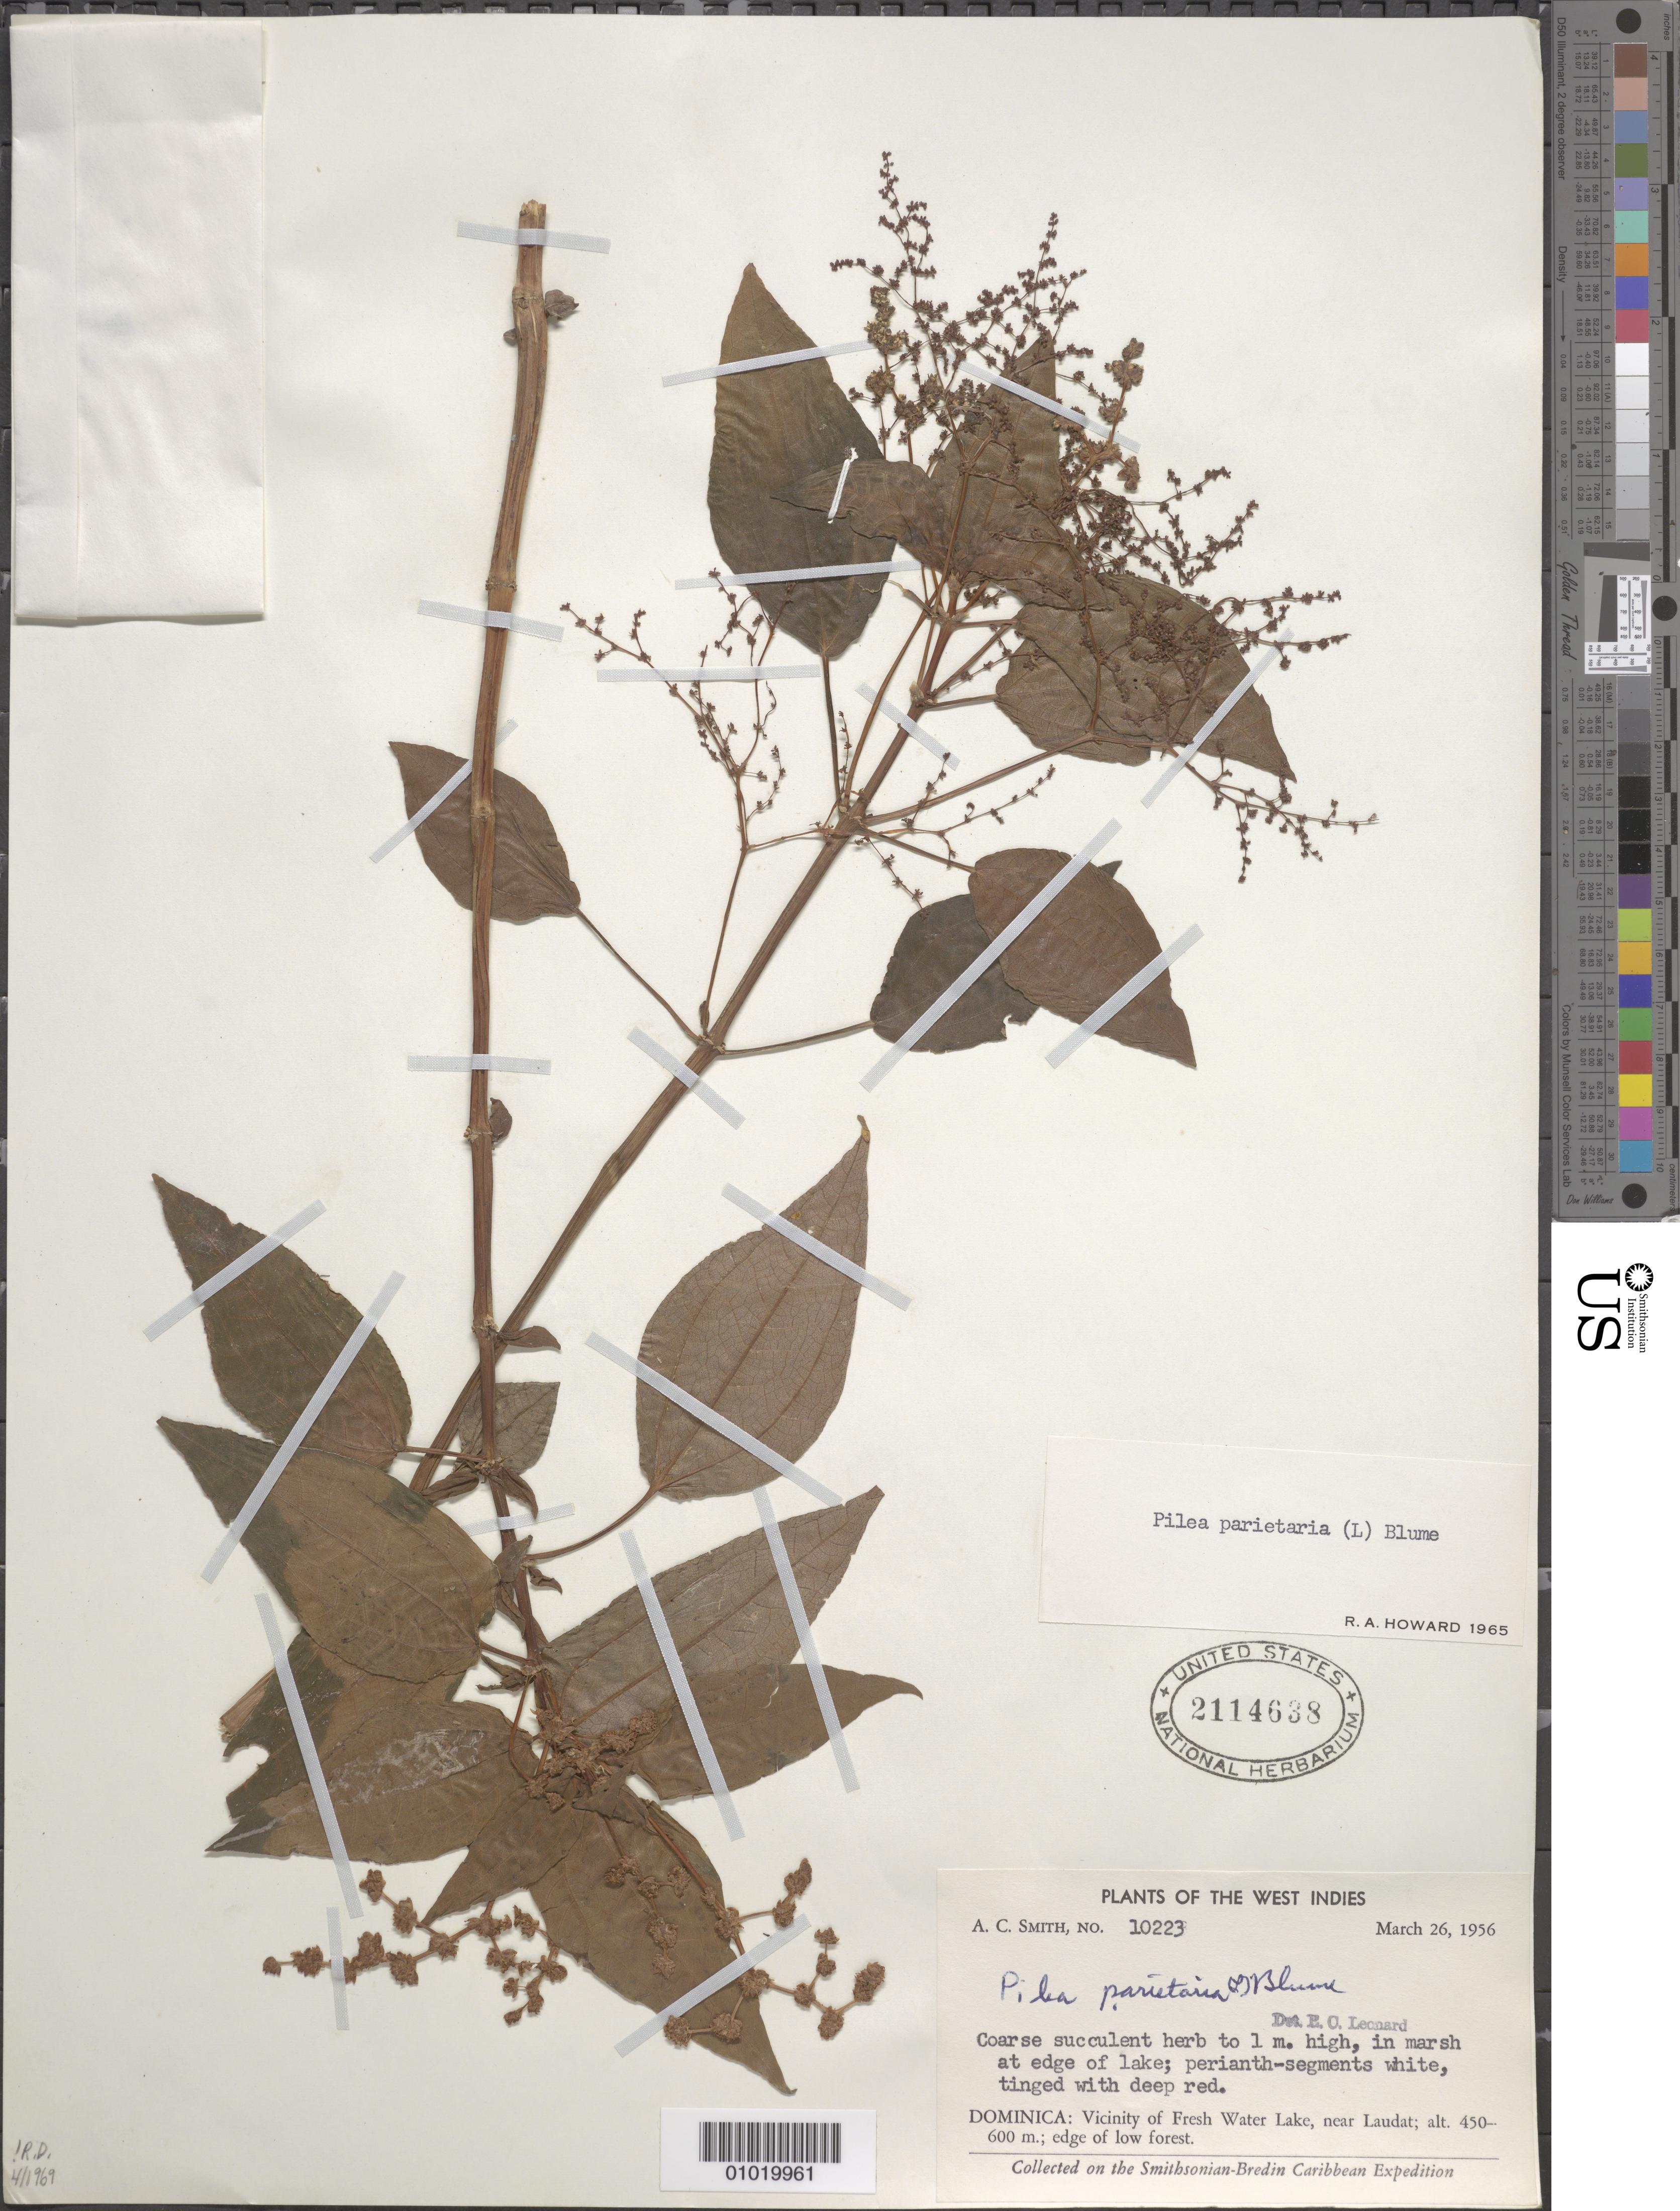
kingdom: Plantae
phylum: Tracheophyta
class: Magnoliopsida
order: Rosales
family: Urticaceae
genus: Pilea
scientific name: Pilea parietaria var. parietaria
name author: (L.) Blume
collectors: A. C. Smith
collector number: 10223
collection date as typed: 26 Mar 1956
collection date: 1956-03-26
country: Dominica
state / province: St. George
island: Dominica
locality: Dominica: Vicinity of Fresh Water Lake, near Laudat. Edge of low forest.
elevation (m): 450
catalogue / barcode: US 2114638